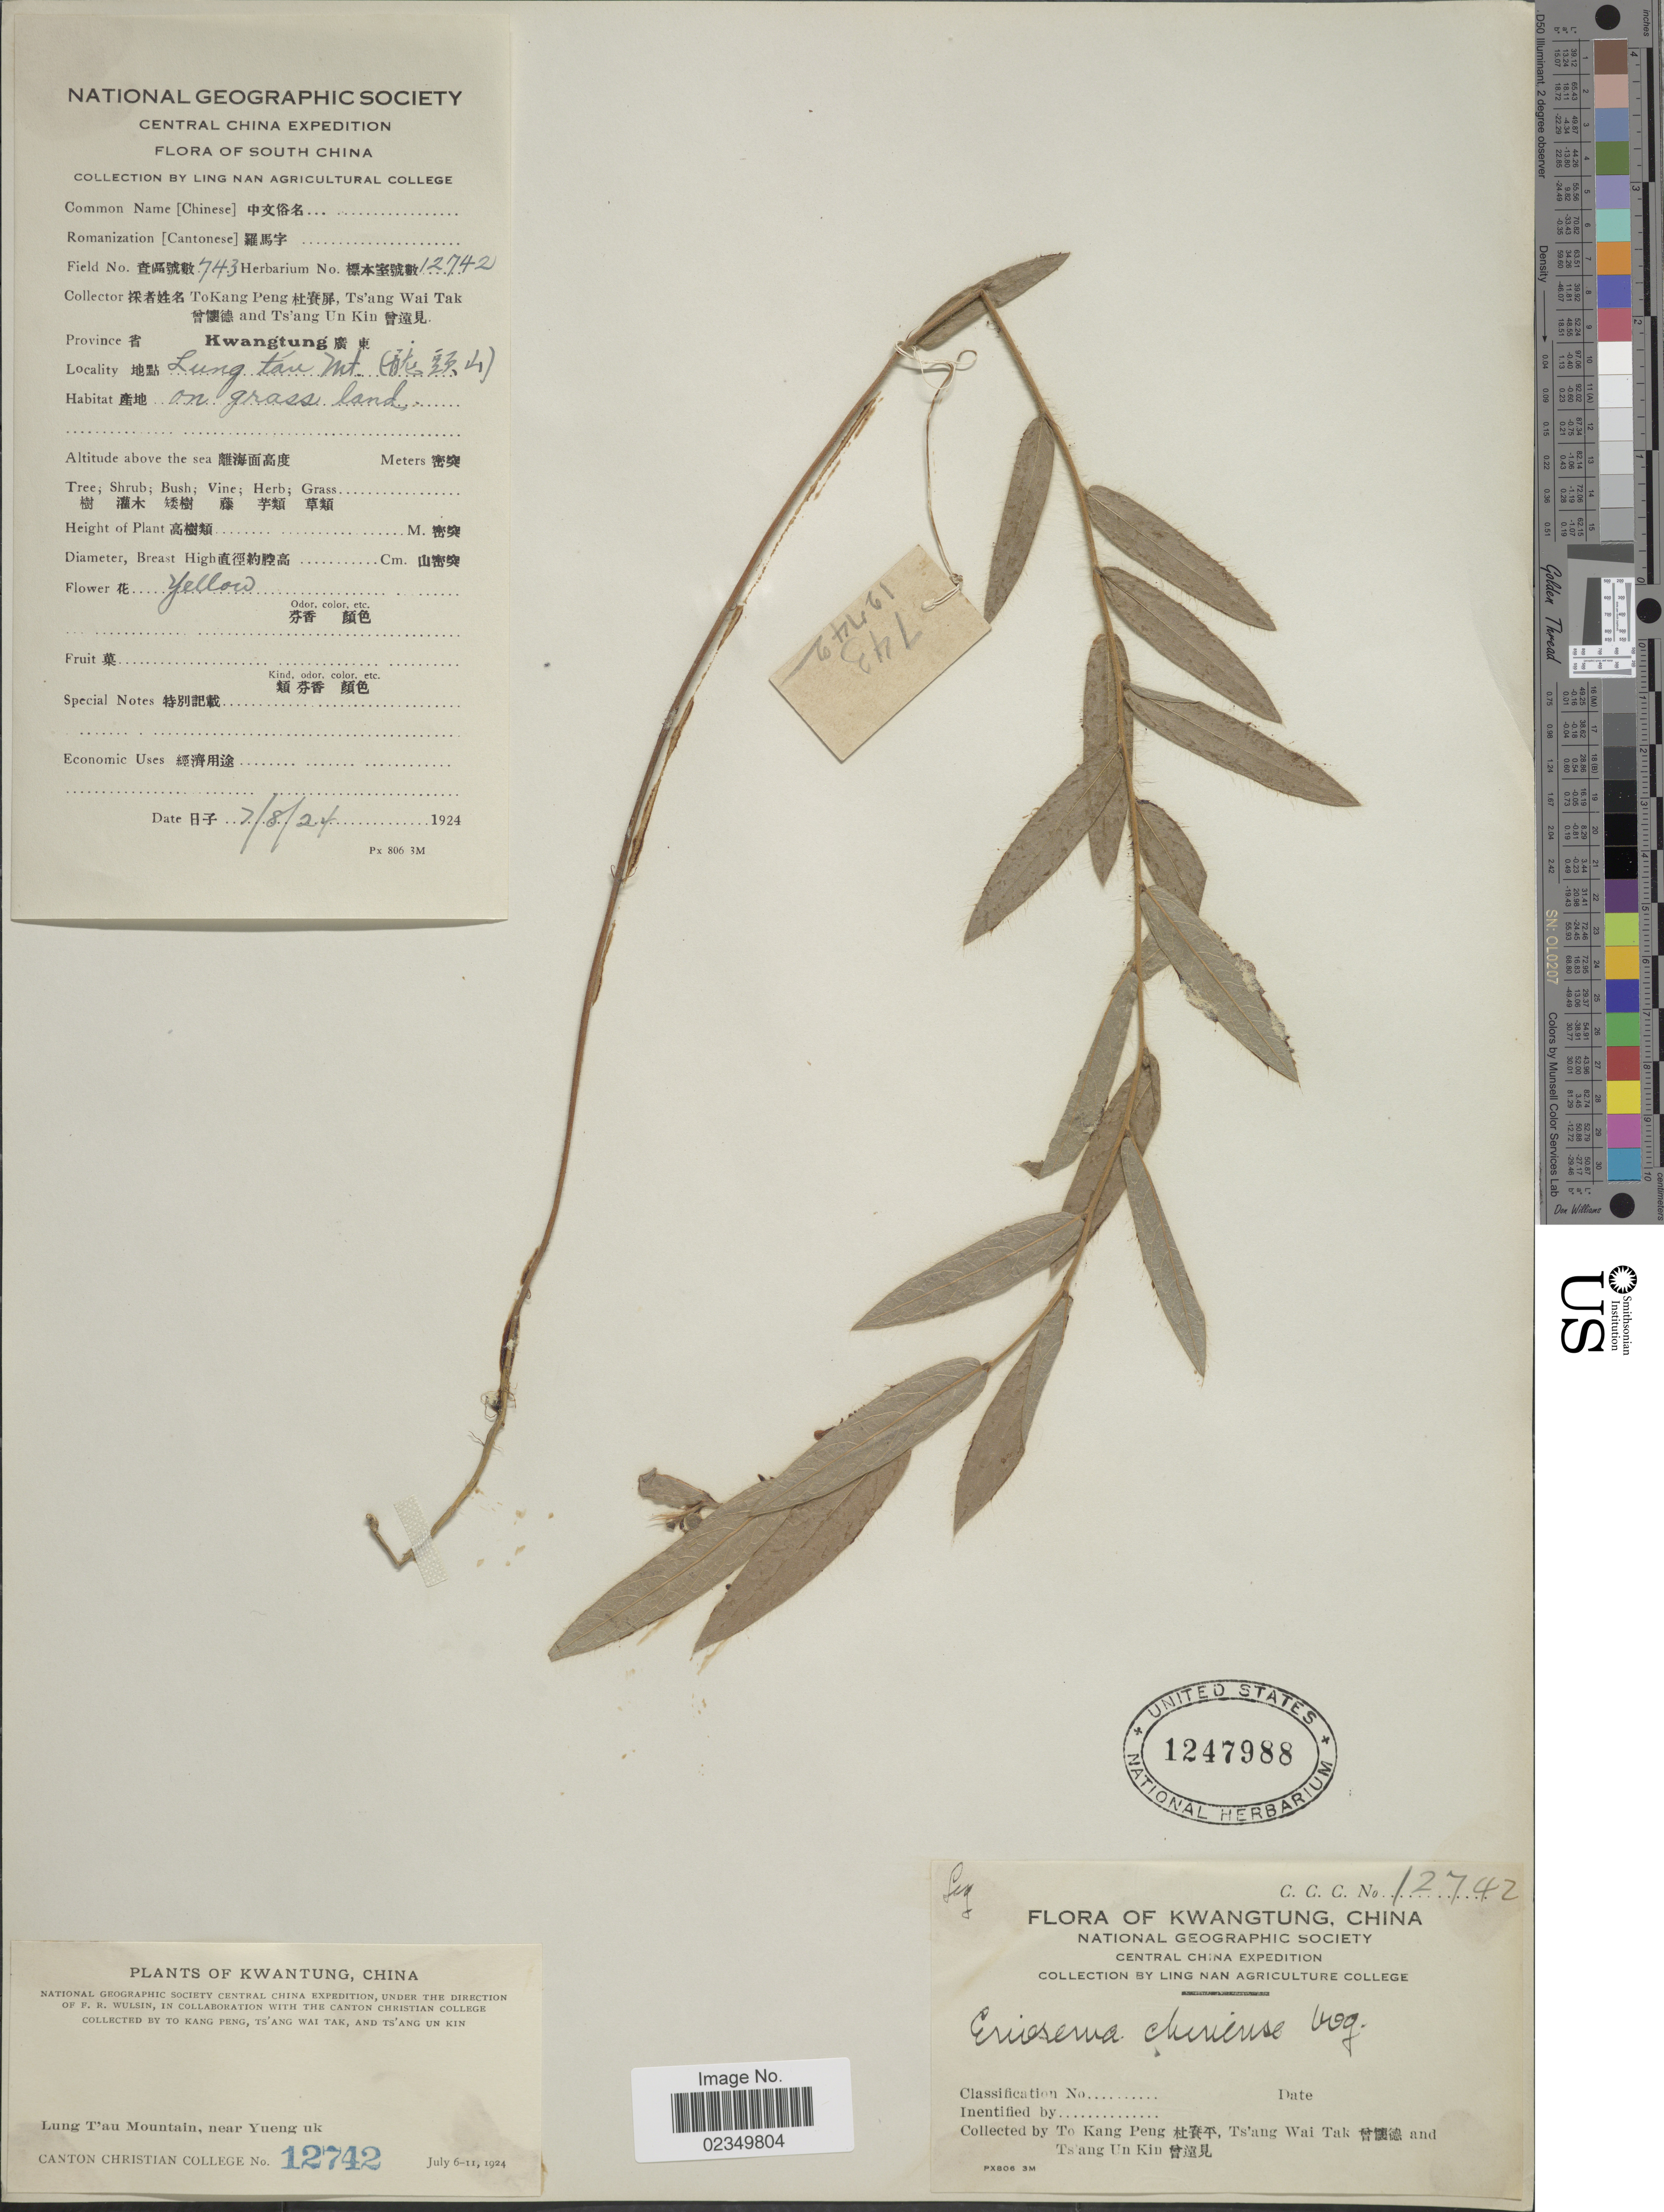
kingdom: Plantae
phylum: Tracheophyta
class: Magnoliopsida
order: Fabales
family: Fabaceae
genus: Eriosema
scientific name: Eriosema chinense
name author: Vogel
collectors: Canton Christian College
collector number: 12742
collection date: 1924-07-08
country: China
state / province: Guangdong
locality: Kwangtung, Central China, Lung T'au Mountain, near Yueng uk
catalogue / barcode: US 1247988